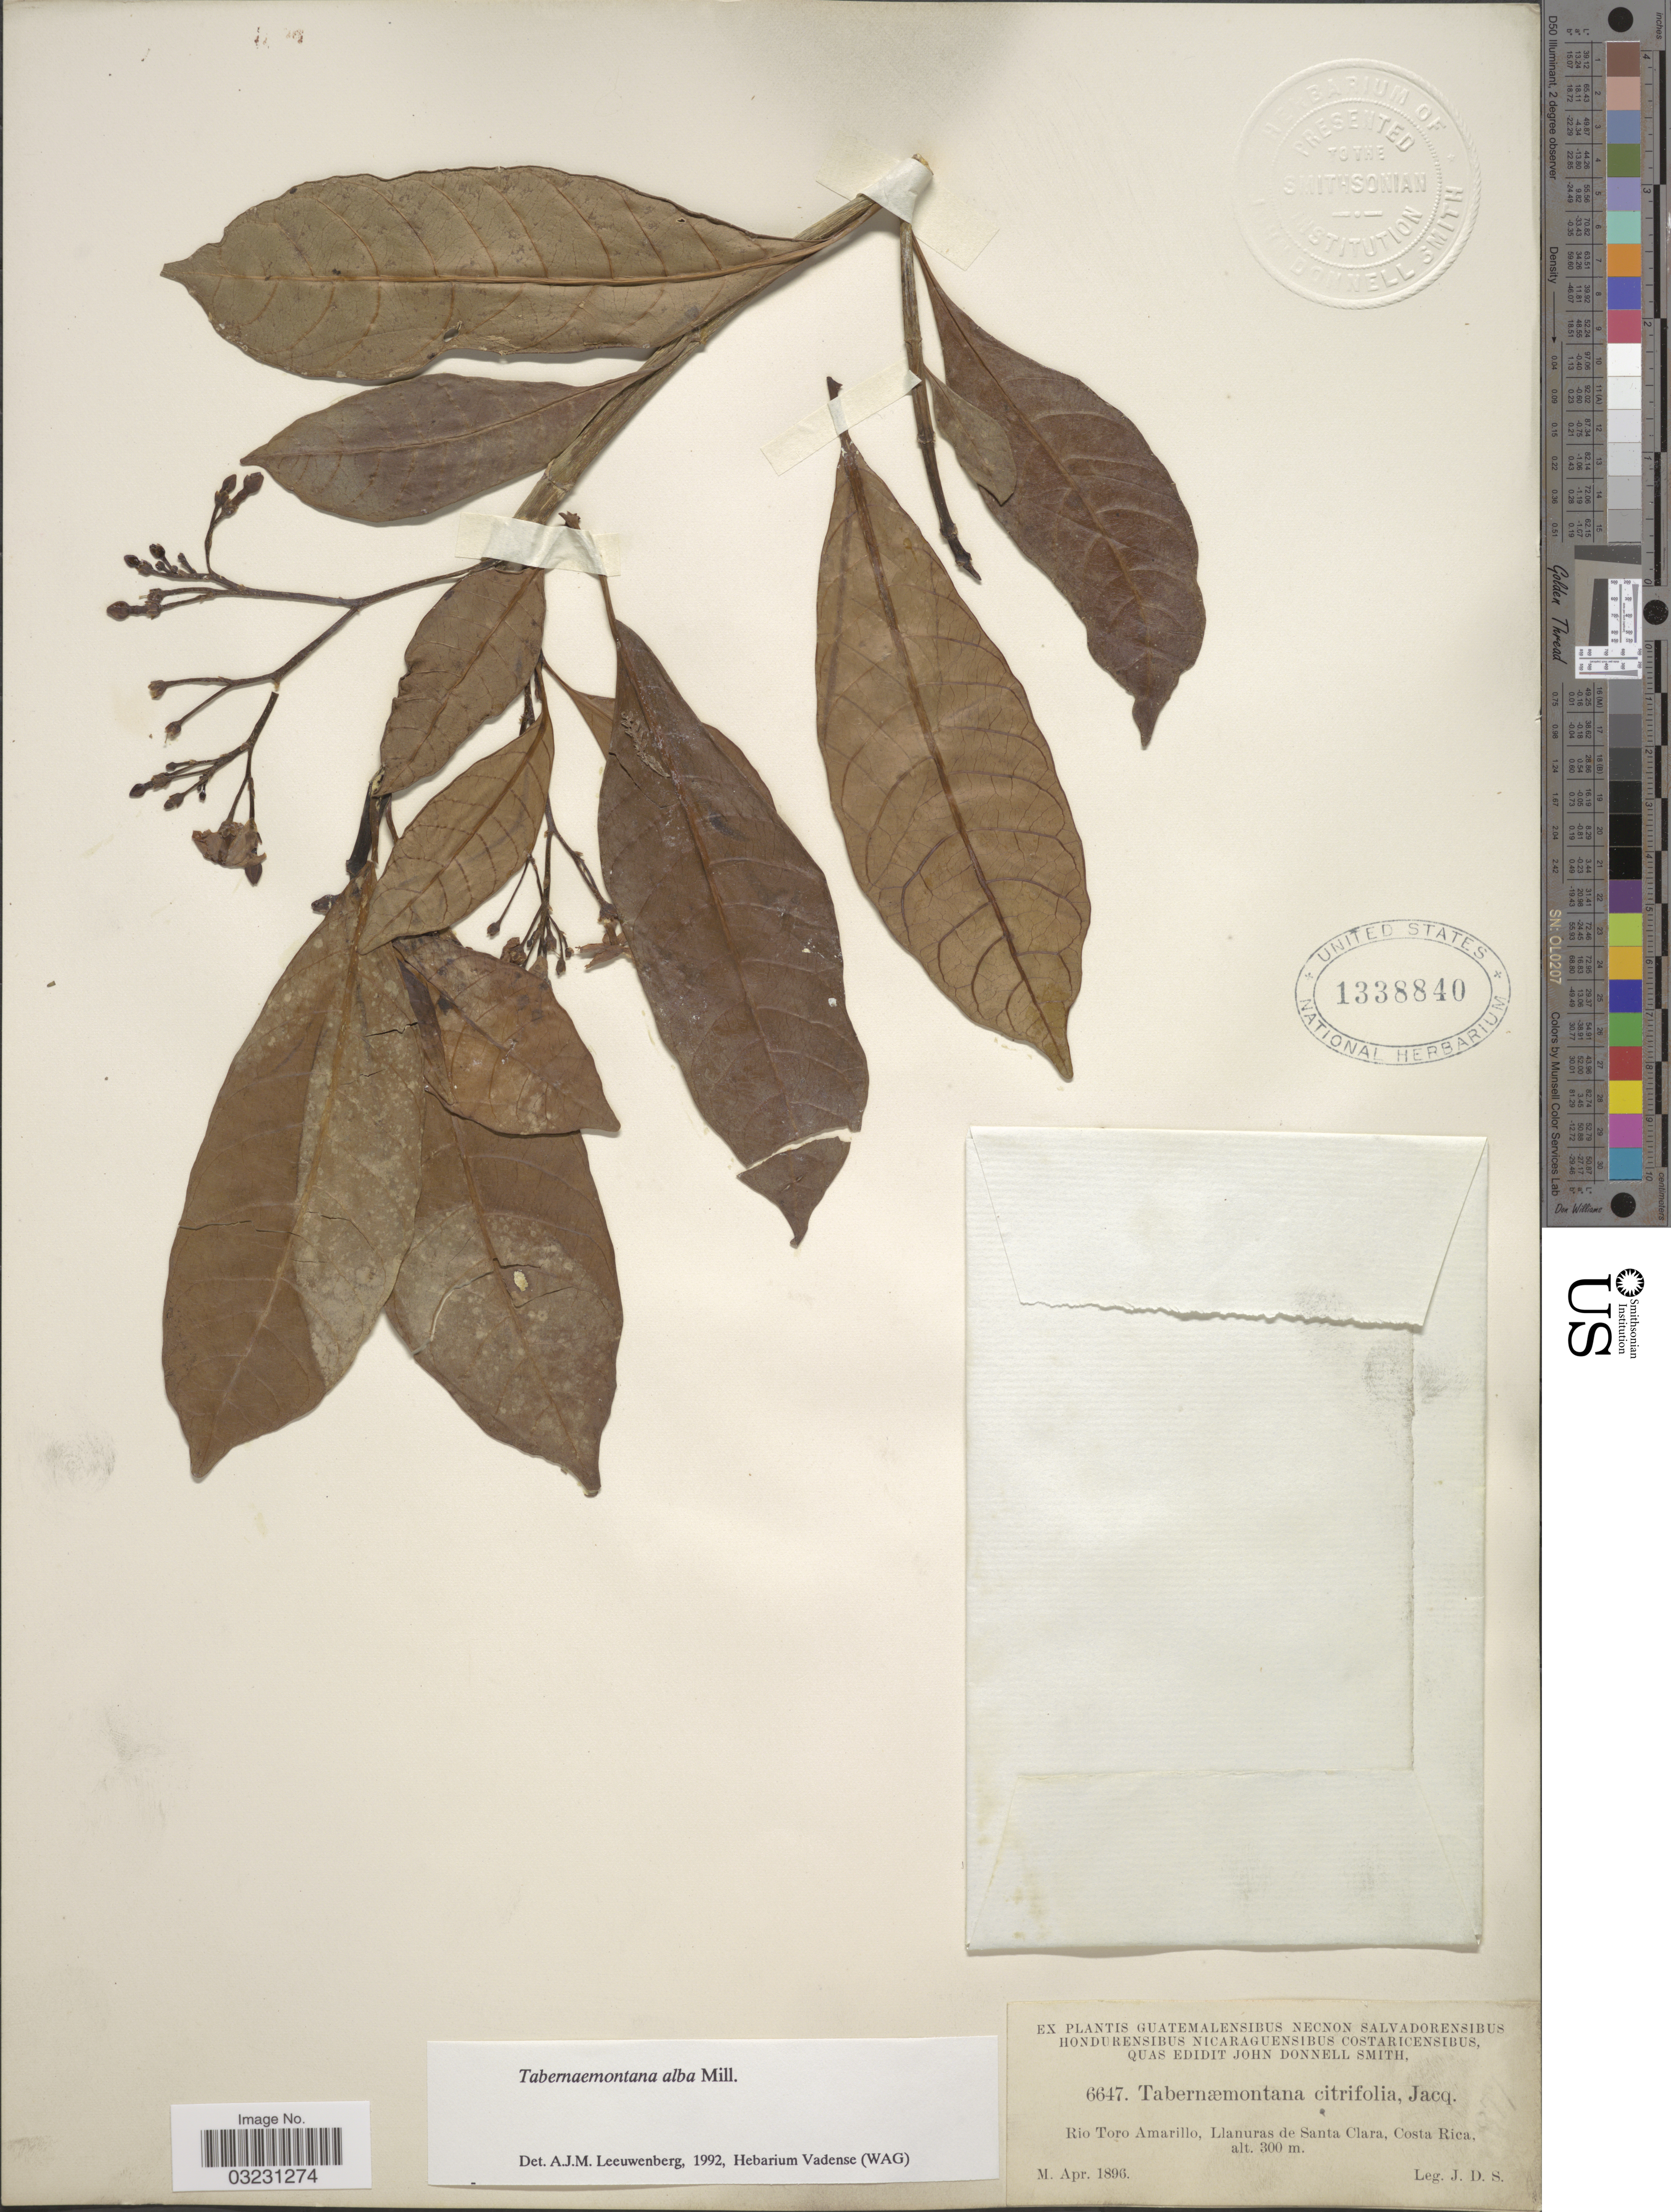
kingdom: Plantae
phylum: Tracheophyta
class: Magnoliopsida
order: Gentianales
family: Apocynaceae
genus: Tabernaemontana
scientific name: Tabernaemontana alba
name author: Mill.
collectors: J. Donnell Smith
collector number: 6647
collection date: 1896-04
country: Costa Rica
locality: Rio Toro Amarillo, Llanuras de Santa Clara.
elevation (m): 300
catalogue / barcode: US 1338840